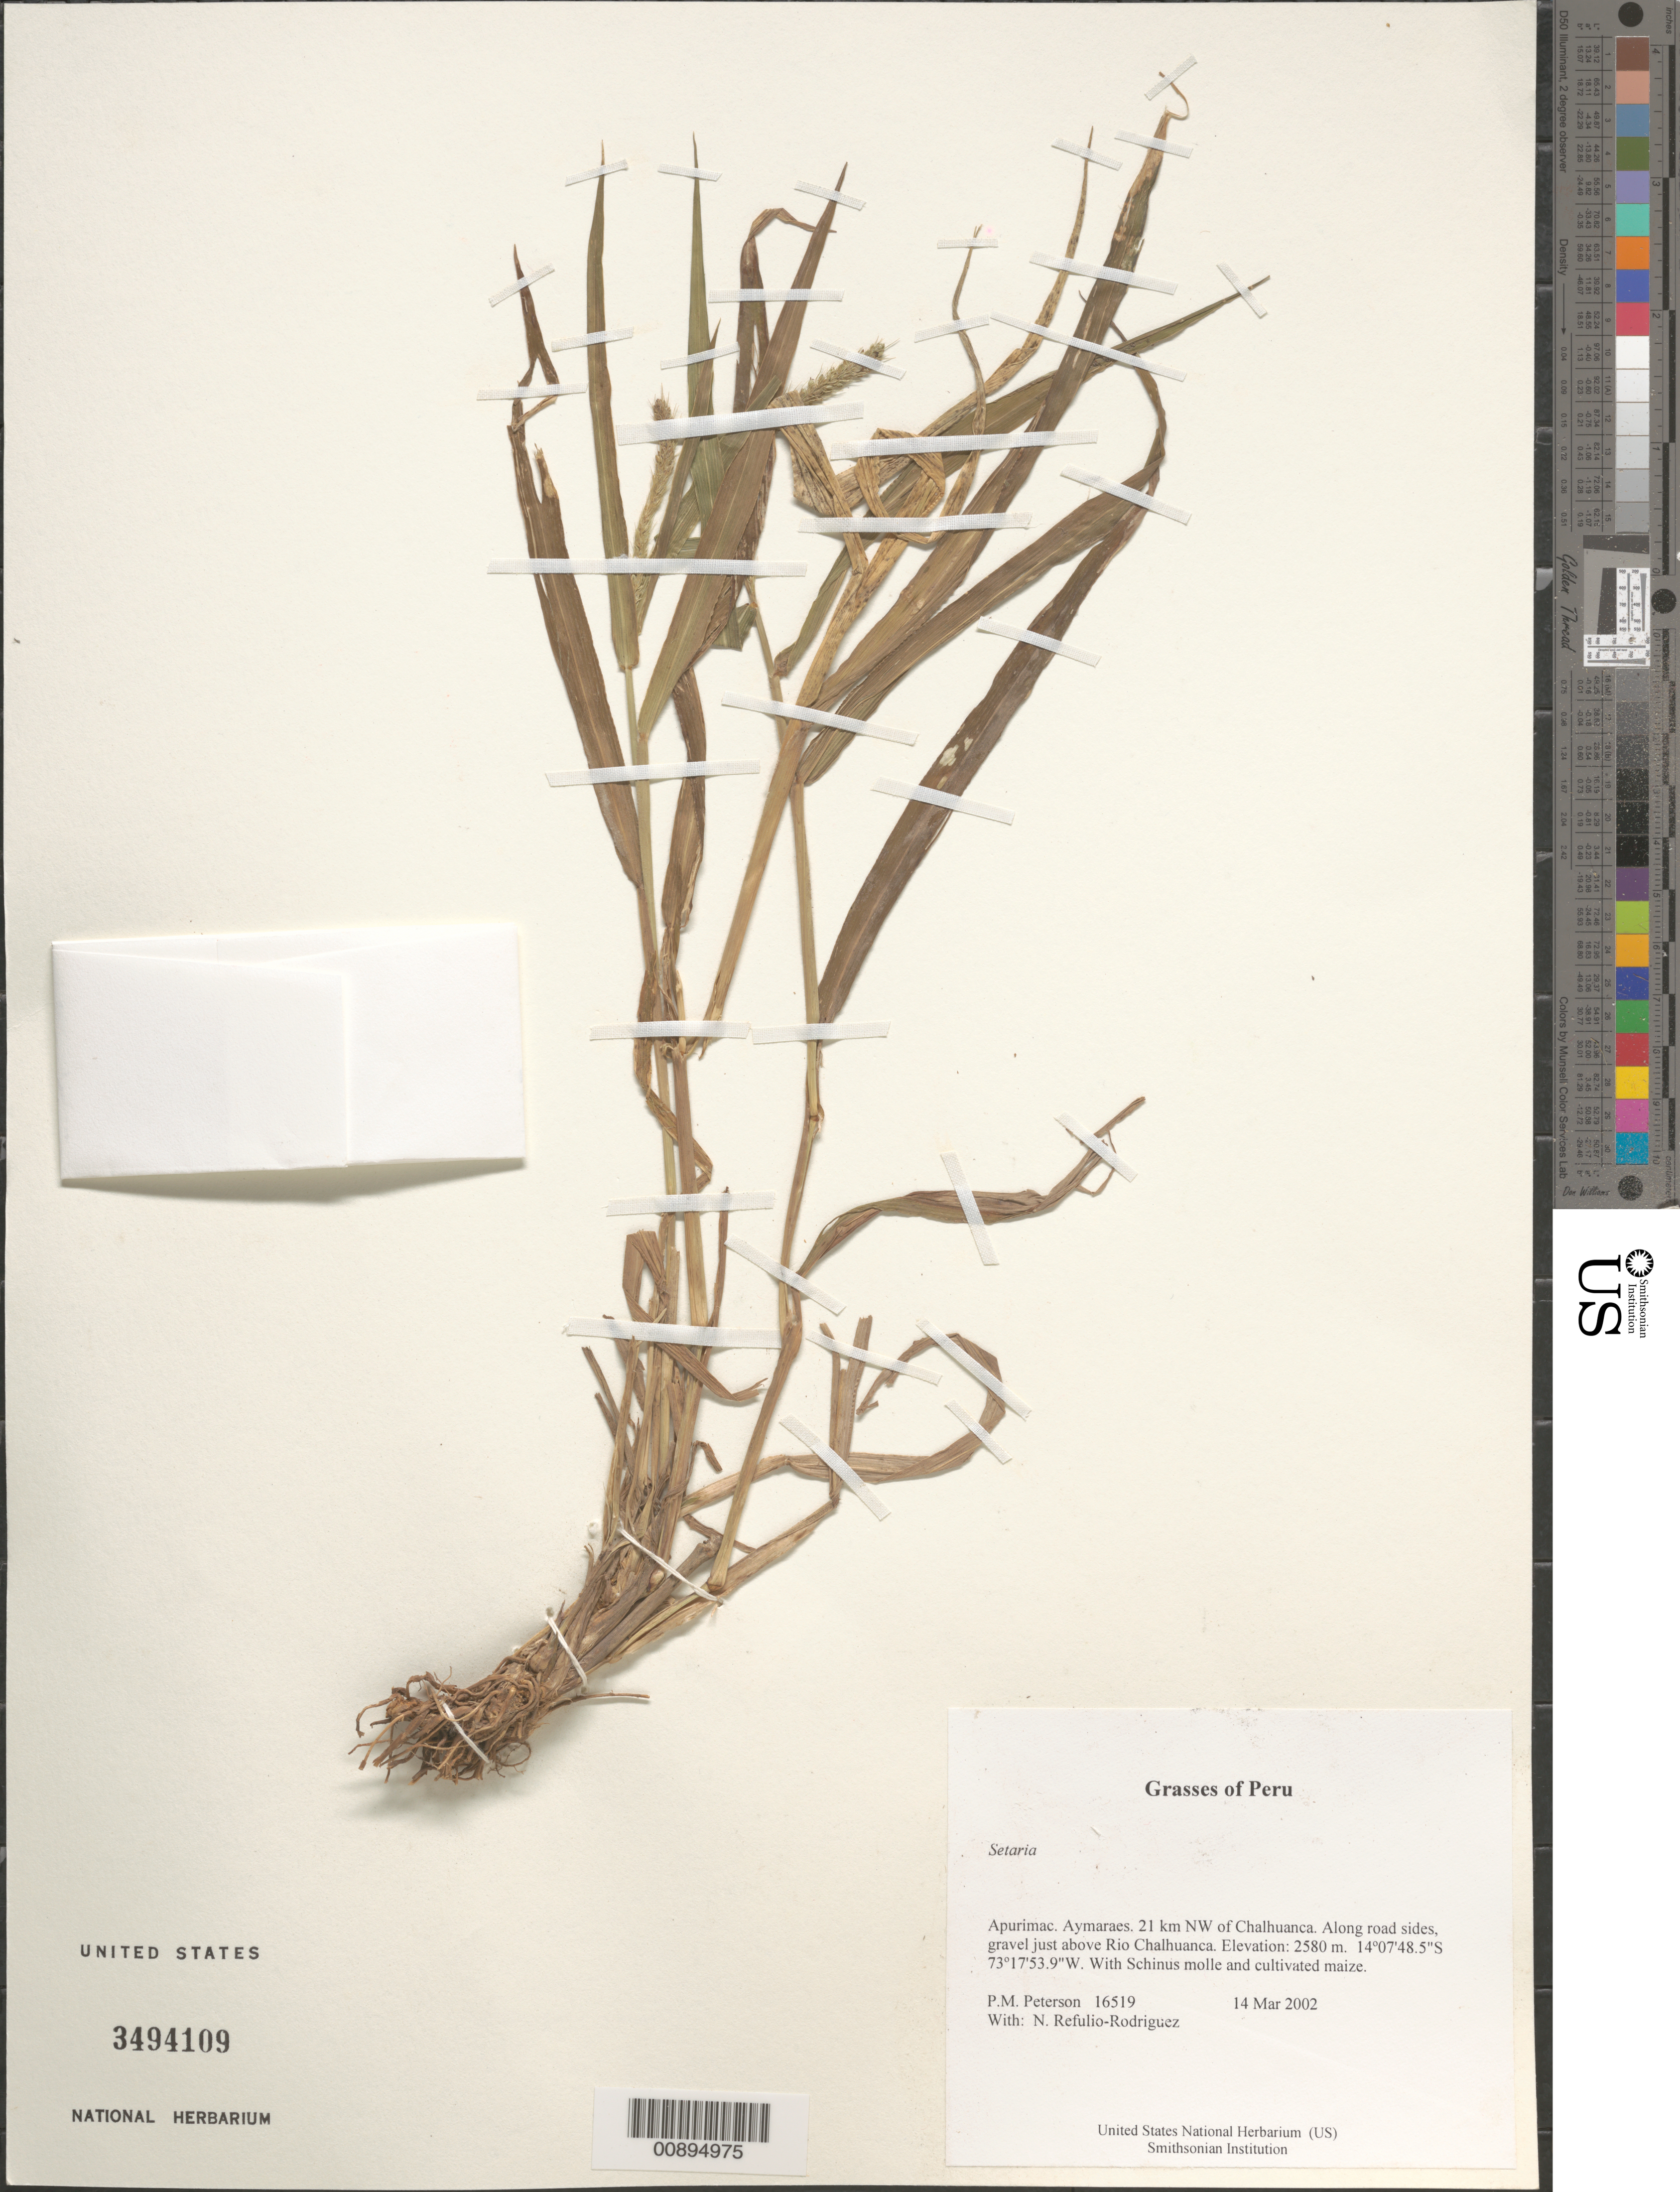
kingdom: Plantae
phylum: Tracheophyta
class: Liliopsida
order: Poales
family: Poaceae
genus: Setaria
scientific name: Setaria sp.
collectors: P. M. Peterson & N. Refulio-Rodríguez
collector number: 16519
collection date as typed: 14 Mar 2002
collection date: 2002-03-14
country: Peru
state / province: Apurímac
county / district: Aymaraes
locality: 21 km NW of Chalhuanca. Along road sides, gravel just above Rio Chalhuanca.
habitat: With ~Schinus molle~ and cultivated maize.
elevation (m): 2580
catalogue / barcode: US 3494109